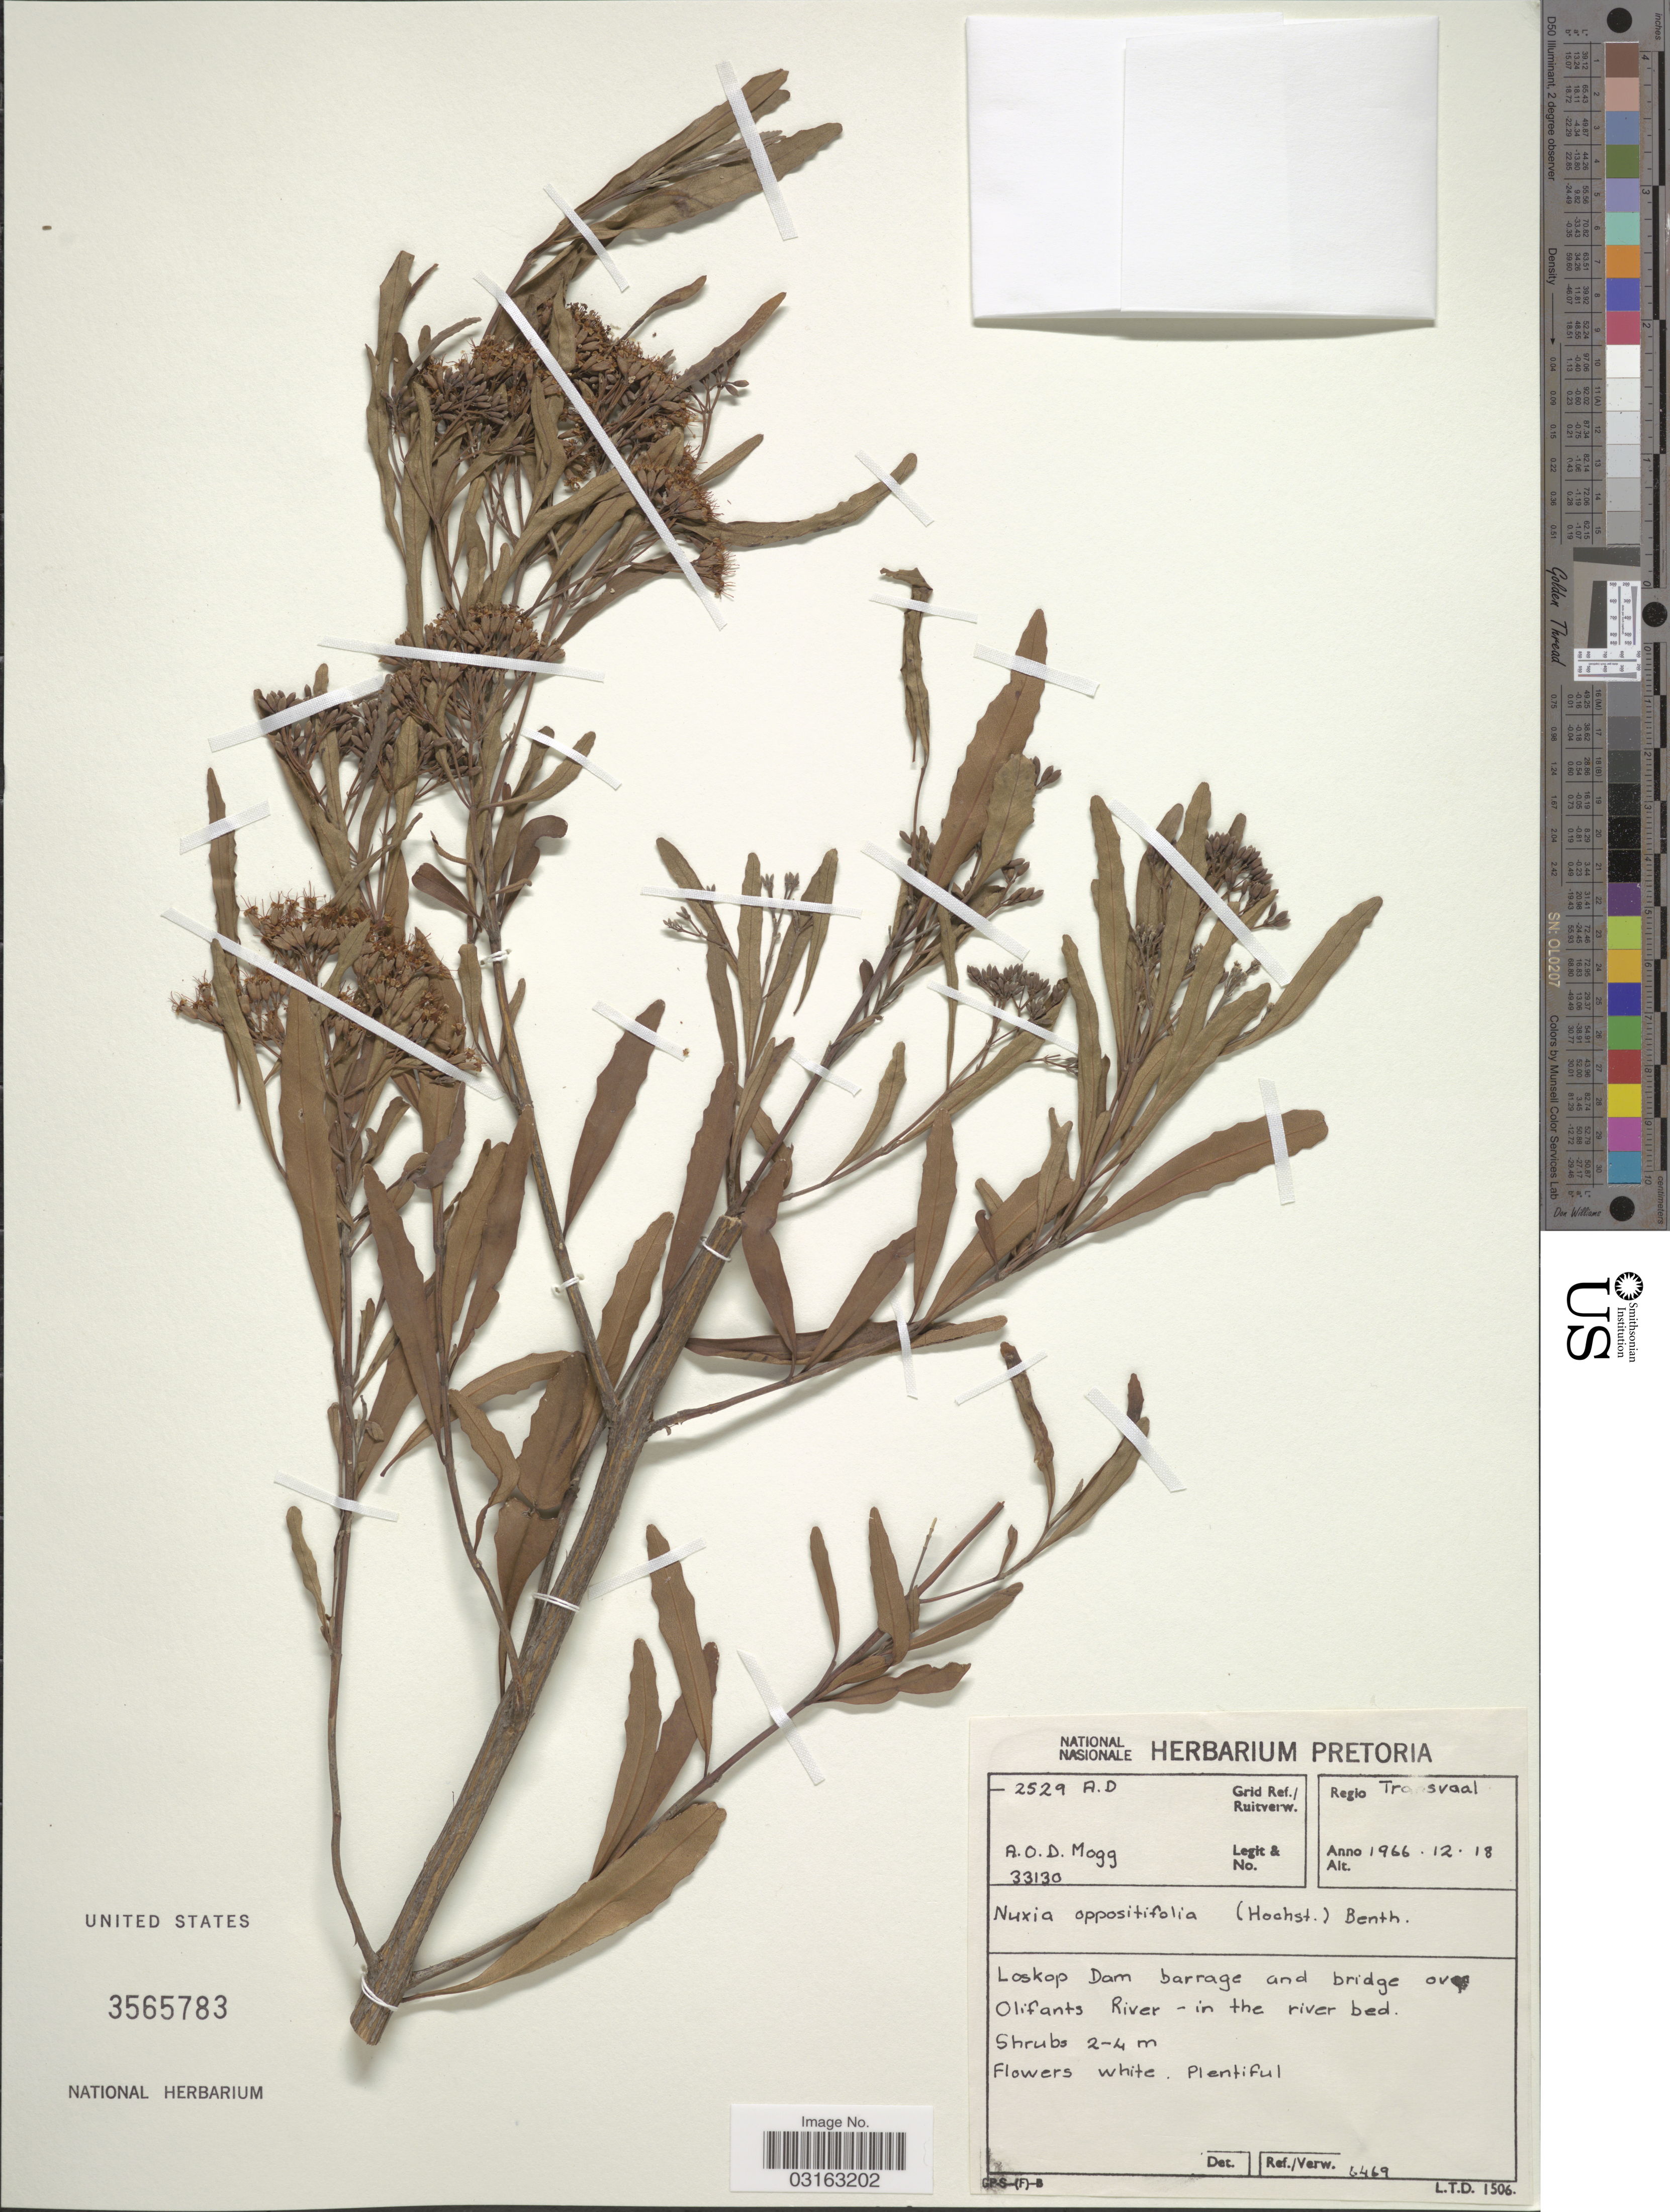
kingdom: Plantae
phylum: Tracheophyta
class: Magnoliopsida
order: Lamiales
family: Stilbaceae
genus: Nuxia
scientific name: Nuxia oppositifolia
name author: (Hochst.) Benth.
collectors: A. O. Mogg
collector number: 33130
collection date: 1966-12-18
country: South Africa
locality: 2529 A. D. Grid Ref./ Ruitverw. Regio Transvaal. Loskop Dam barrage and bridge over Olifants River - in the river bed.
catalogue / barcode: US 3565783